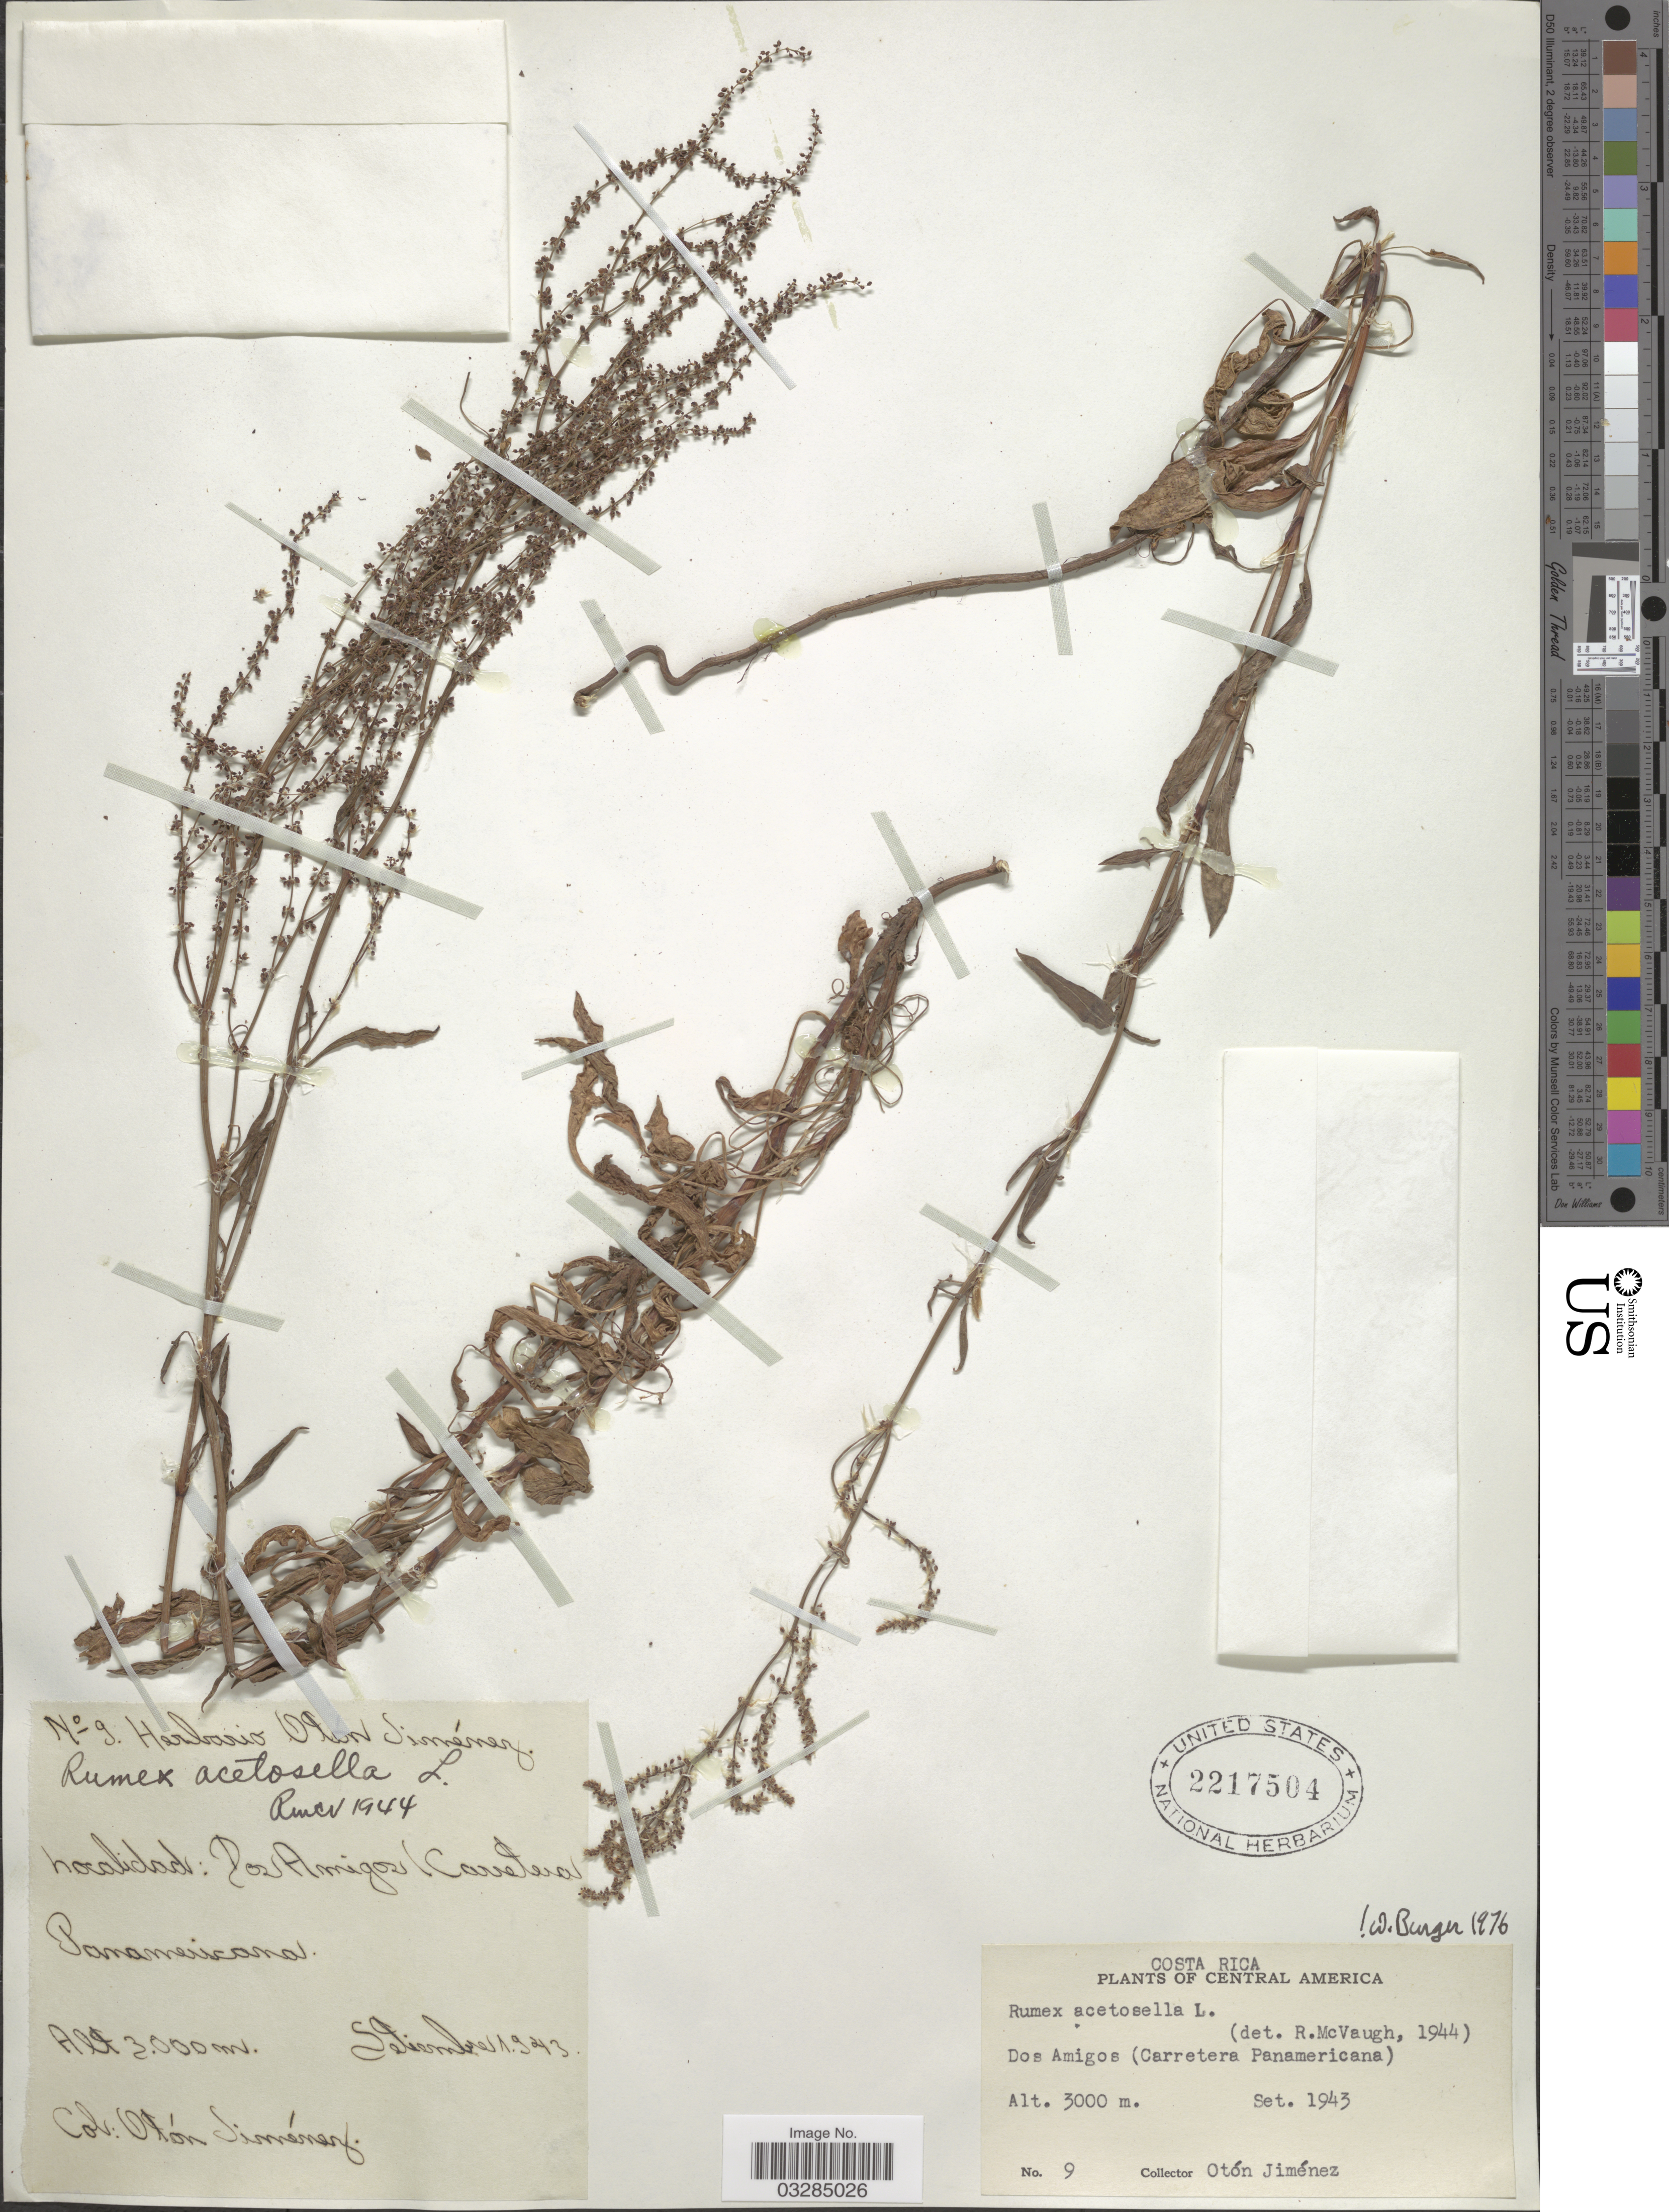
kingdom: Plantae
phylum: Tracheophyta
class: Magnoliopsida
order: Caryophyllales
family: Polygonaceae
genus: Rumex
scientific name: Rumex acetosella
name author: L.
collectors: O. Jimenez L.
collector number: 9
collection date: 1943-09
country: Costa Rica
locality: Dos Amigos (Carretera Panamericana).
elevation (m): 3000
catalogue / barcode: US 2217504